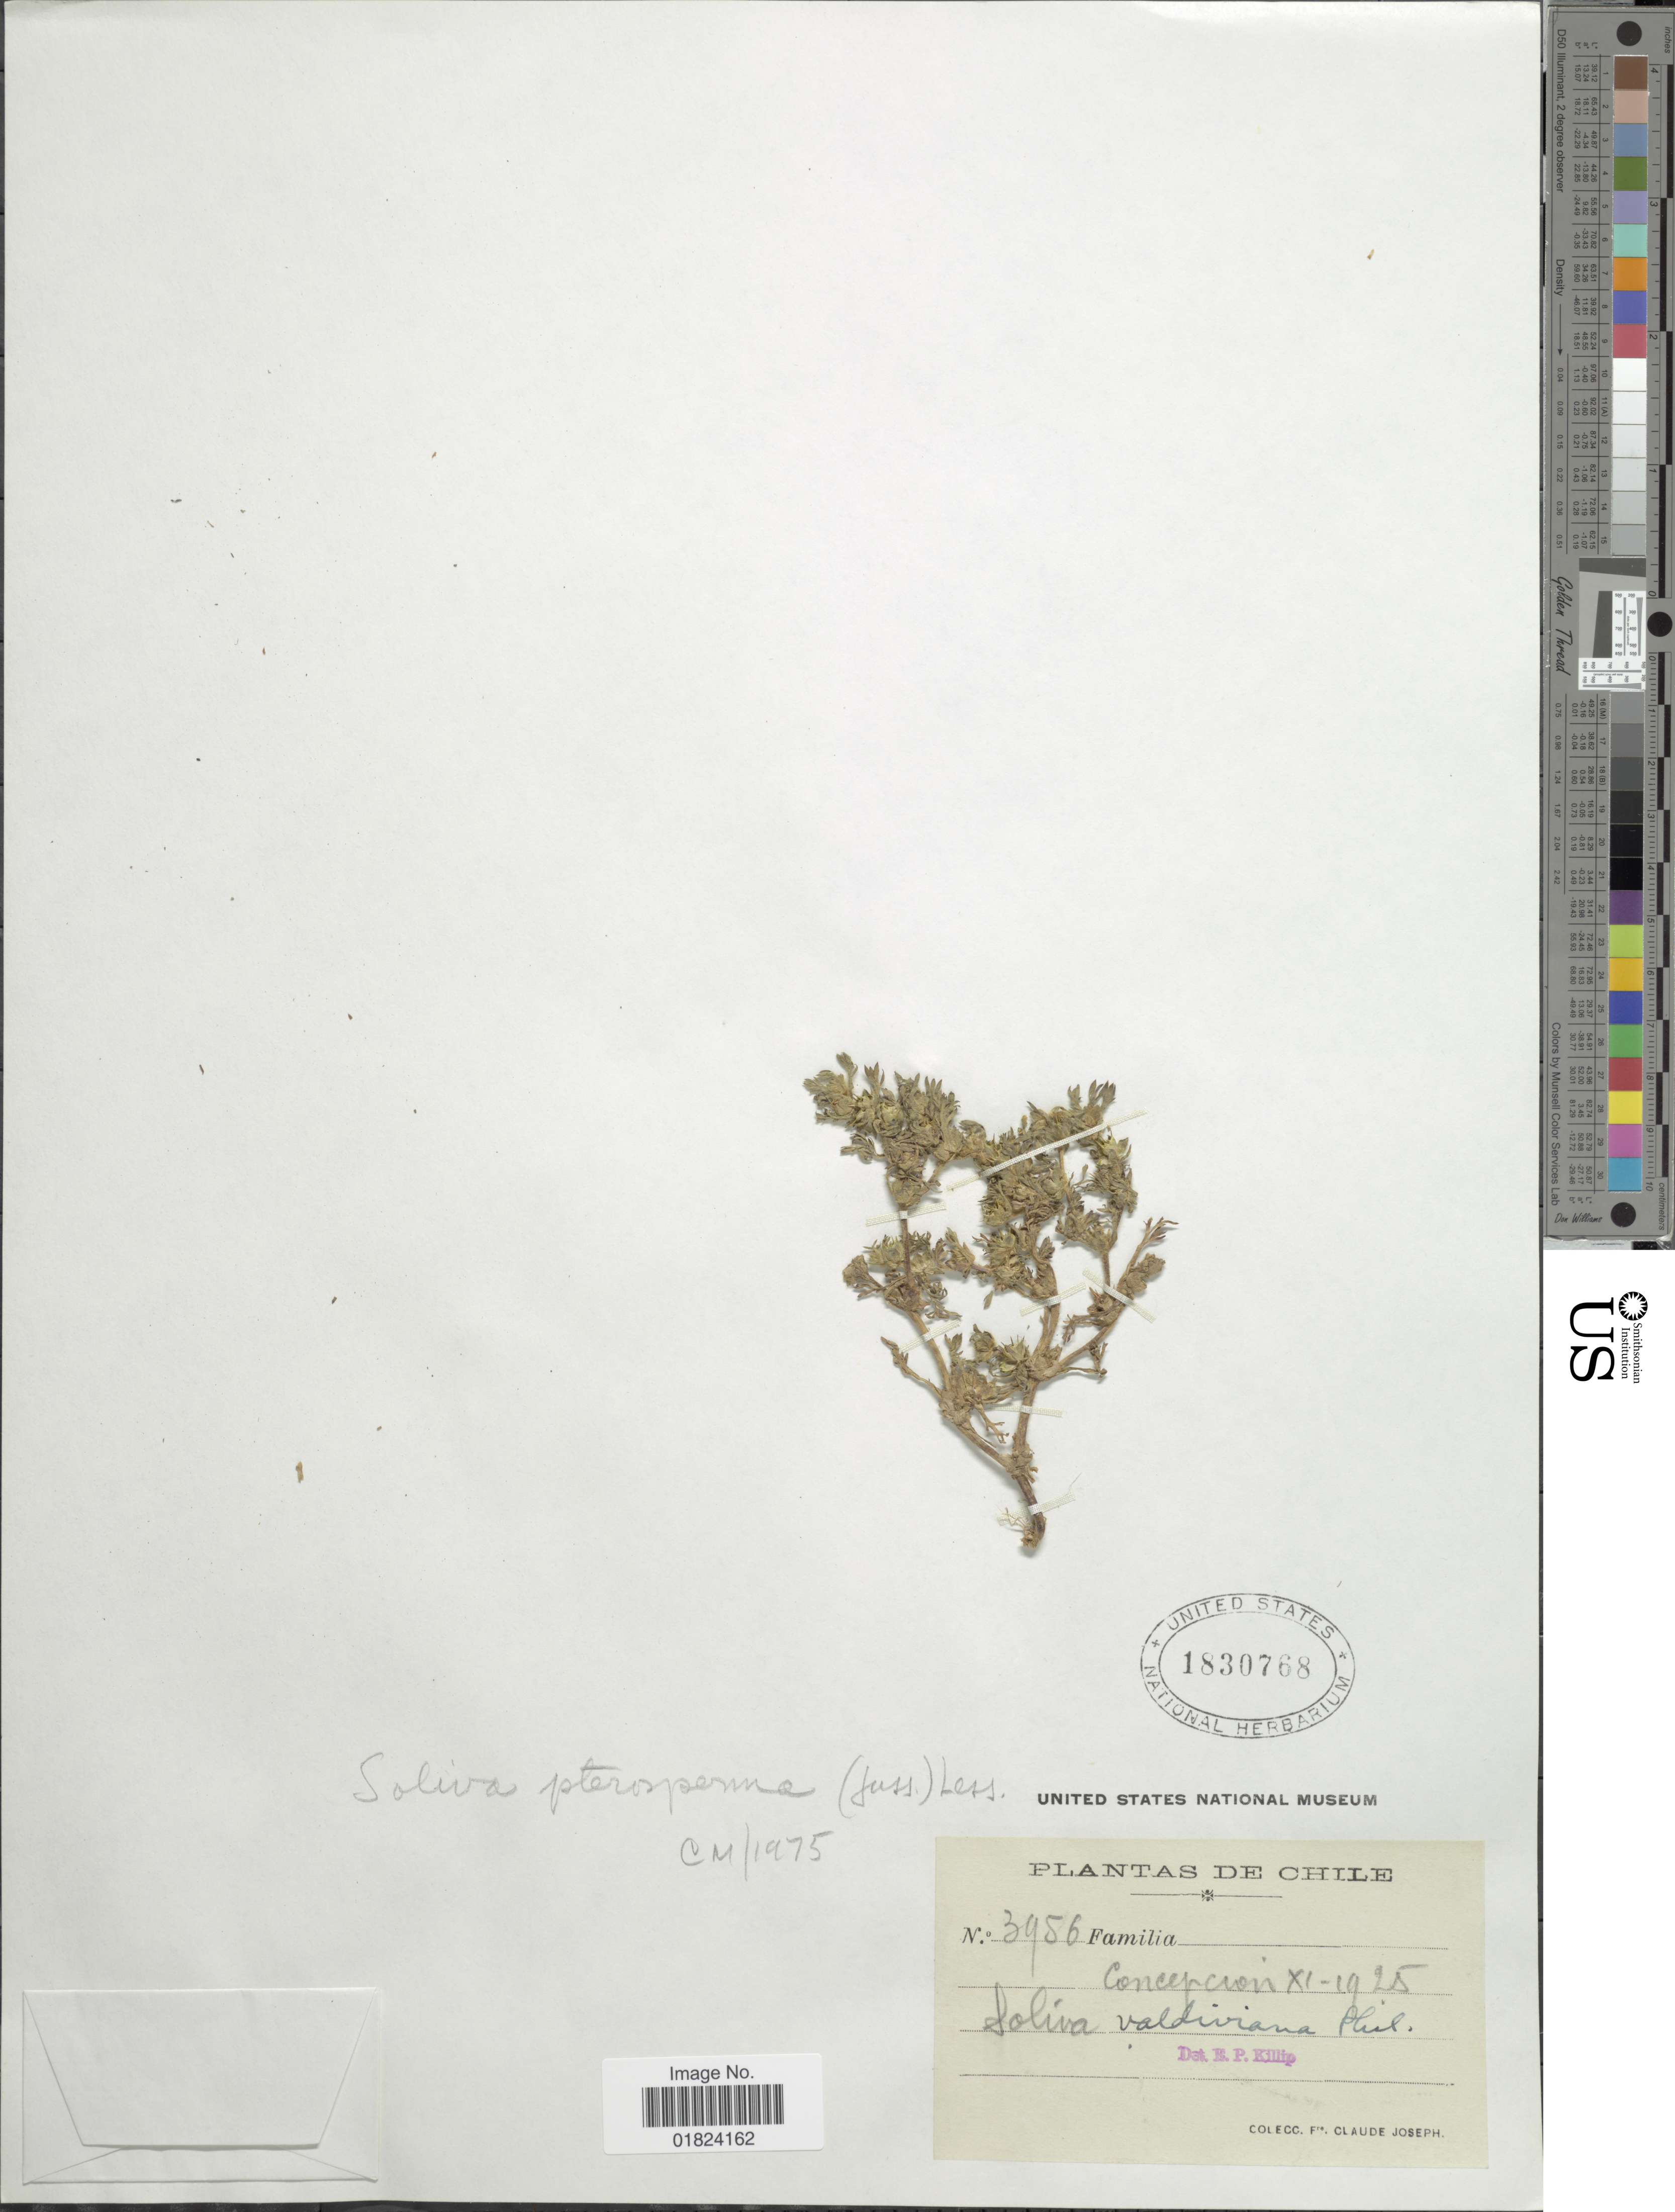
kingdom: Plantae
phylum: Tracheophyta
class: Magnoliopsida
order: Asterales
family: Asteraceae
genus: Soliva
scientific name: Soliva pterosperma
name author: (Juss.) Less.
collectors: Bro. Claude-Joseph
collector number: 3956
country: Chile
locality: Concepción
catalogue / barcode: US 1830768